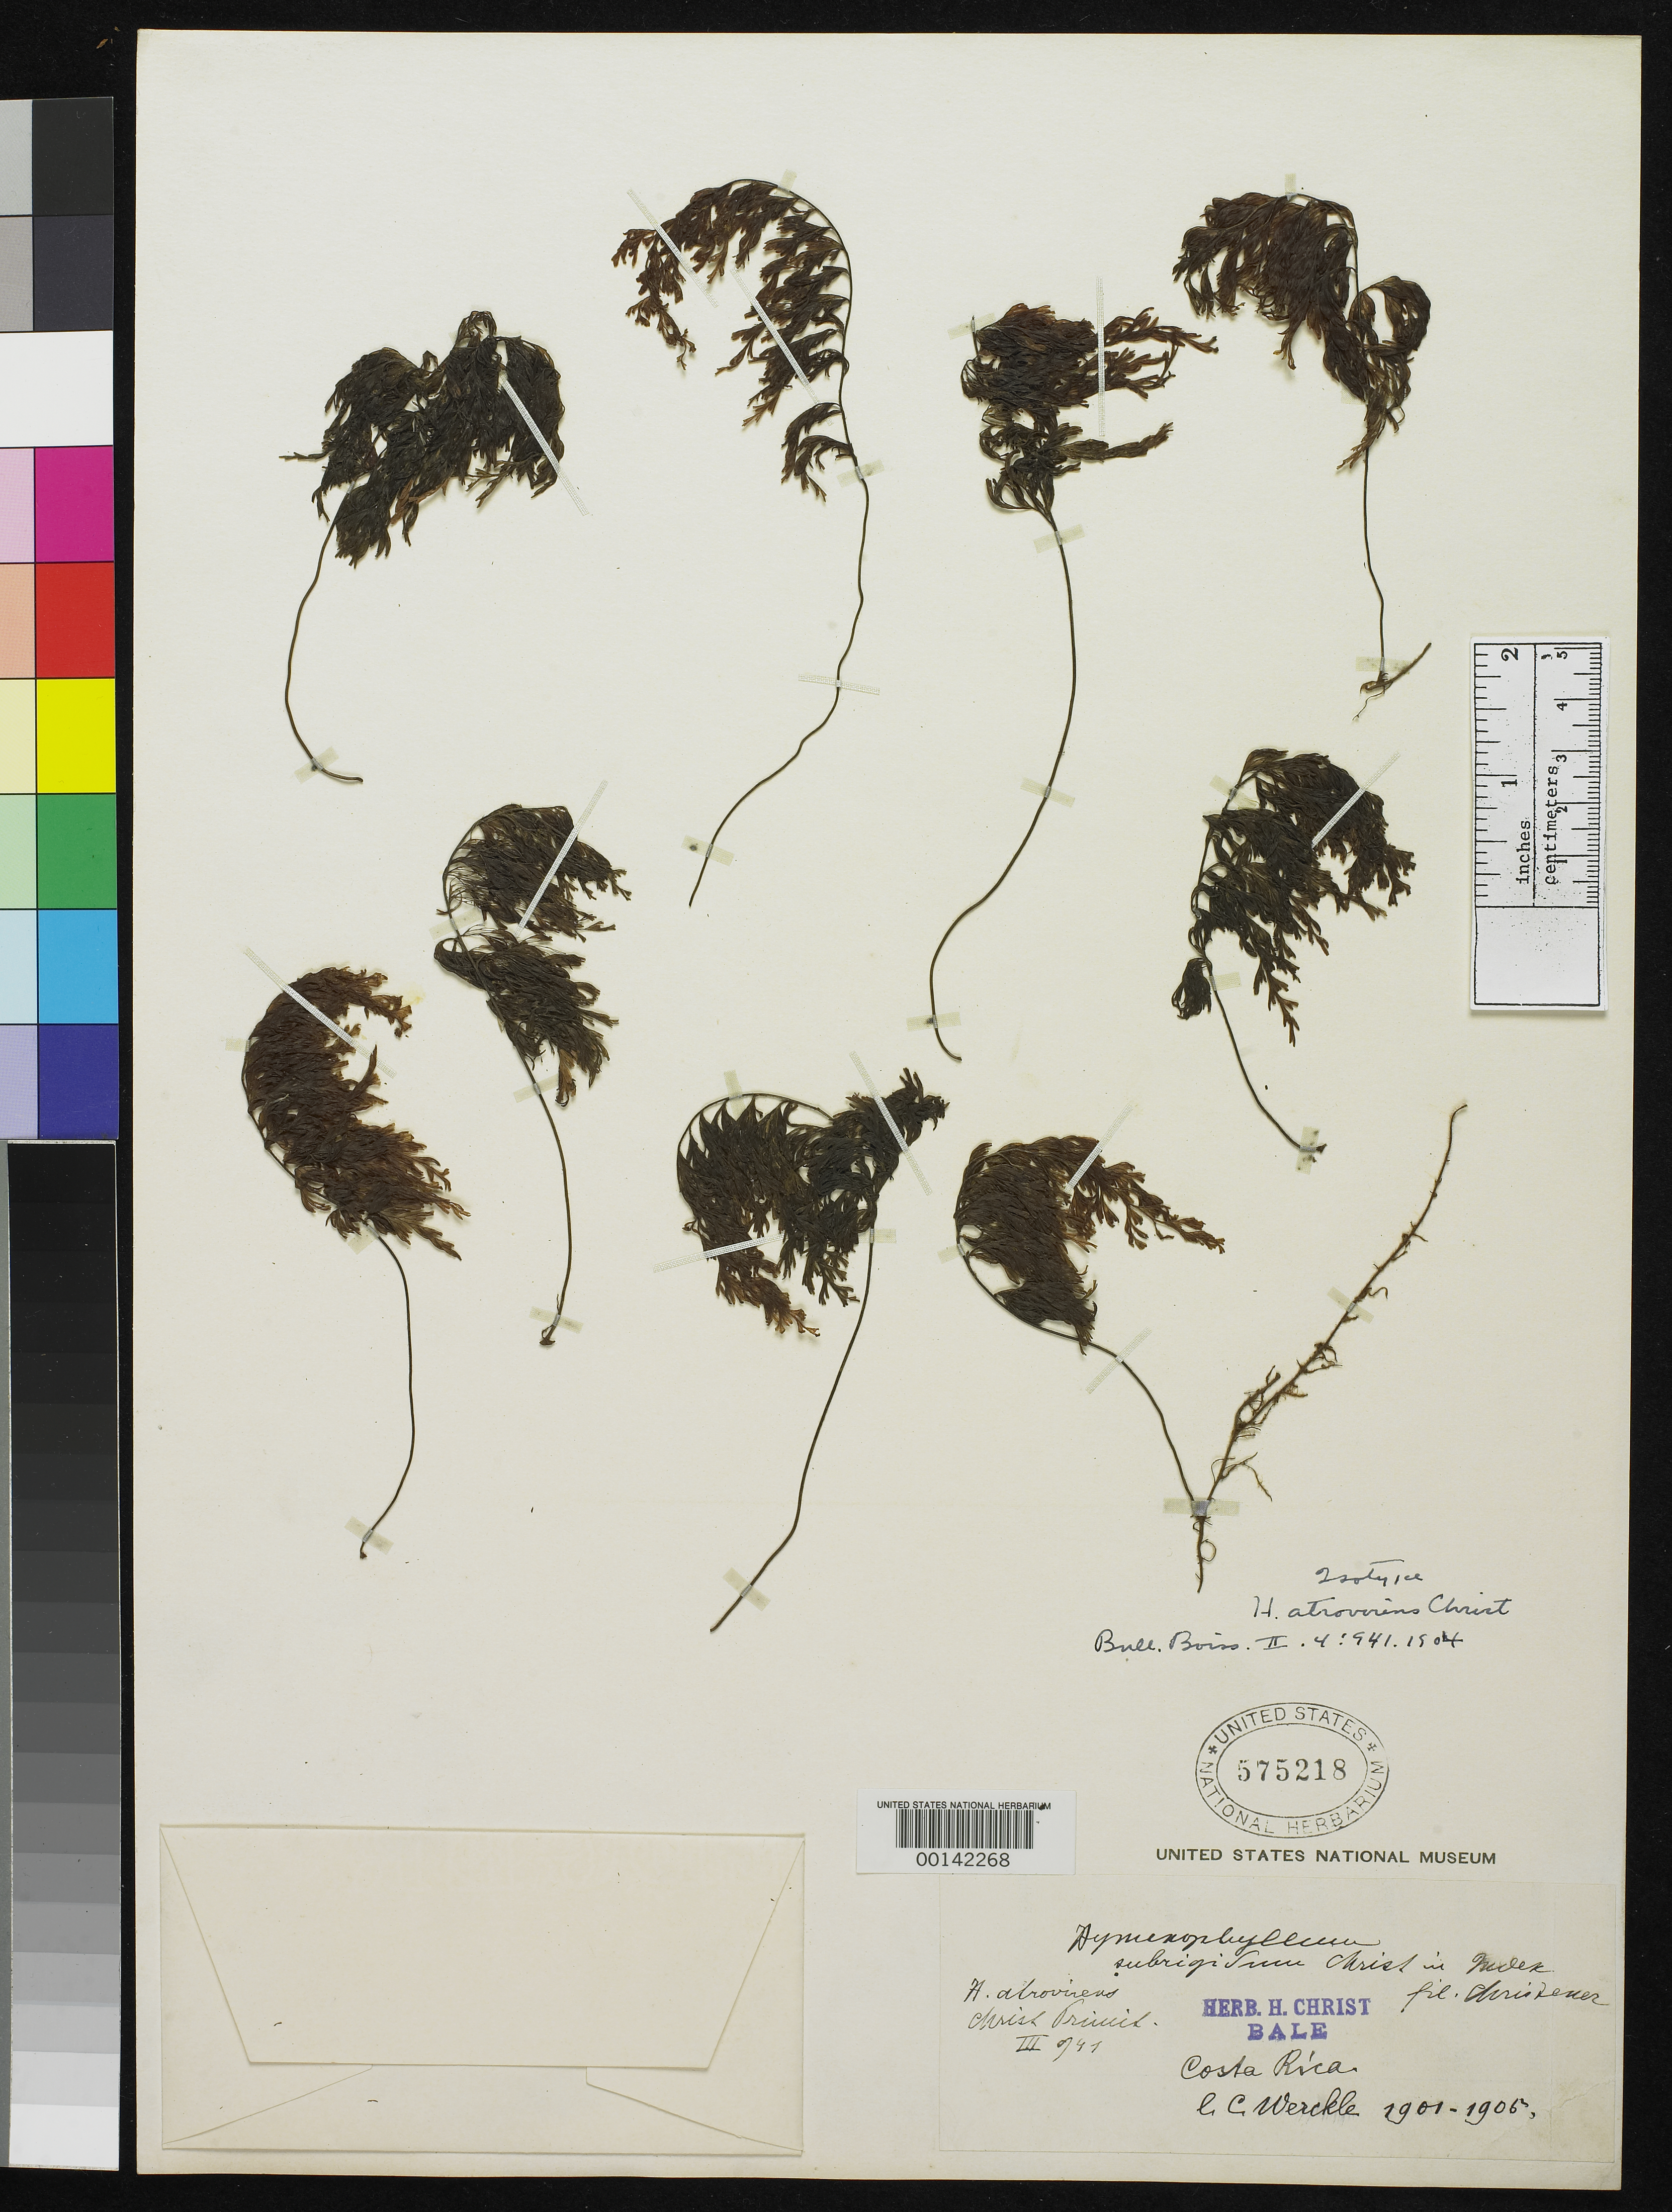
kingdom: Plantae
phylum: Tracheophyta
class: Polypodiopsida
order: Hymenophyllales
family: Hymenophyllaceae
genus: Hymenophyllum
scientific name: Hymenophyllum atrovirens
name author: Christ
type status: Type Collection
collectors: C. C Wercklé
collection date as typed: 1901 to -- --- 1905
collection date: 1901/1905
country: Costa Rica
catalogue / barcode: US 575218